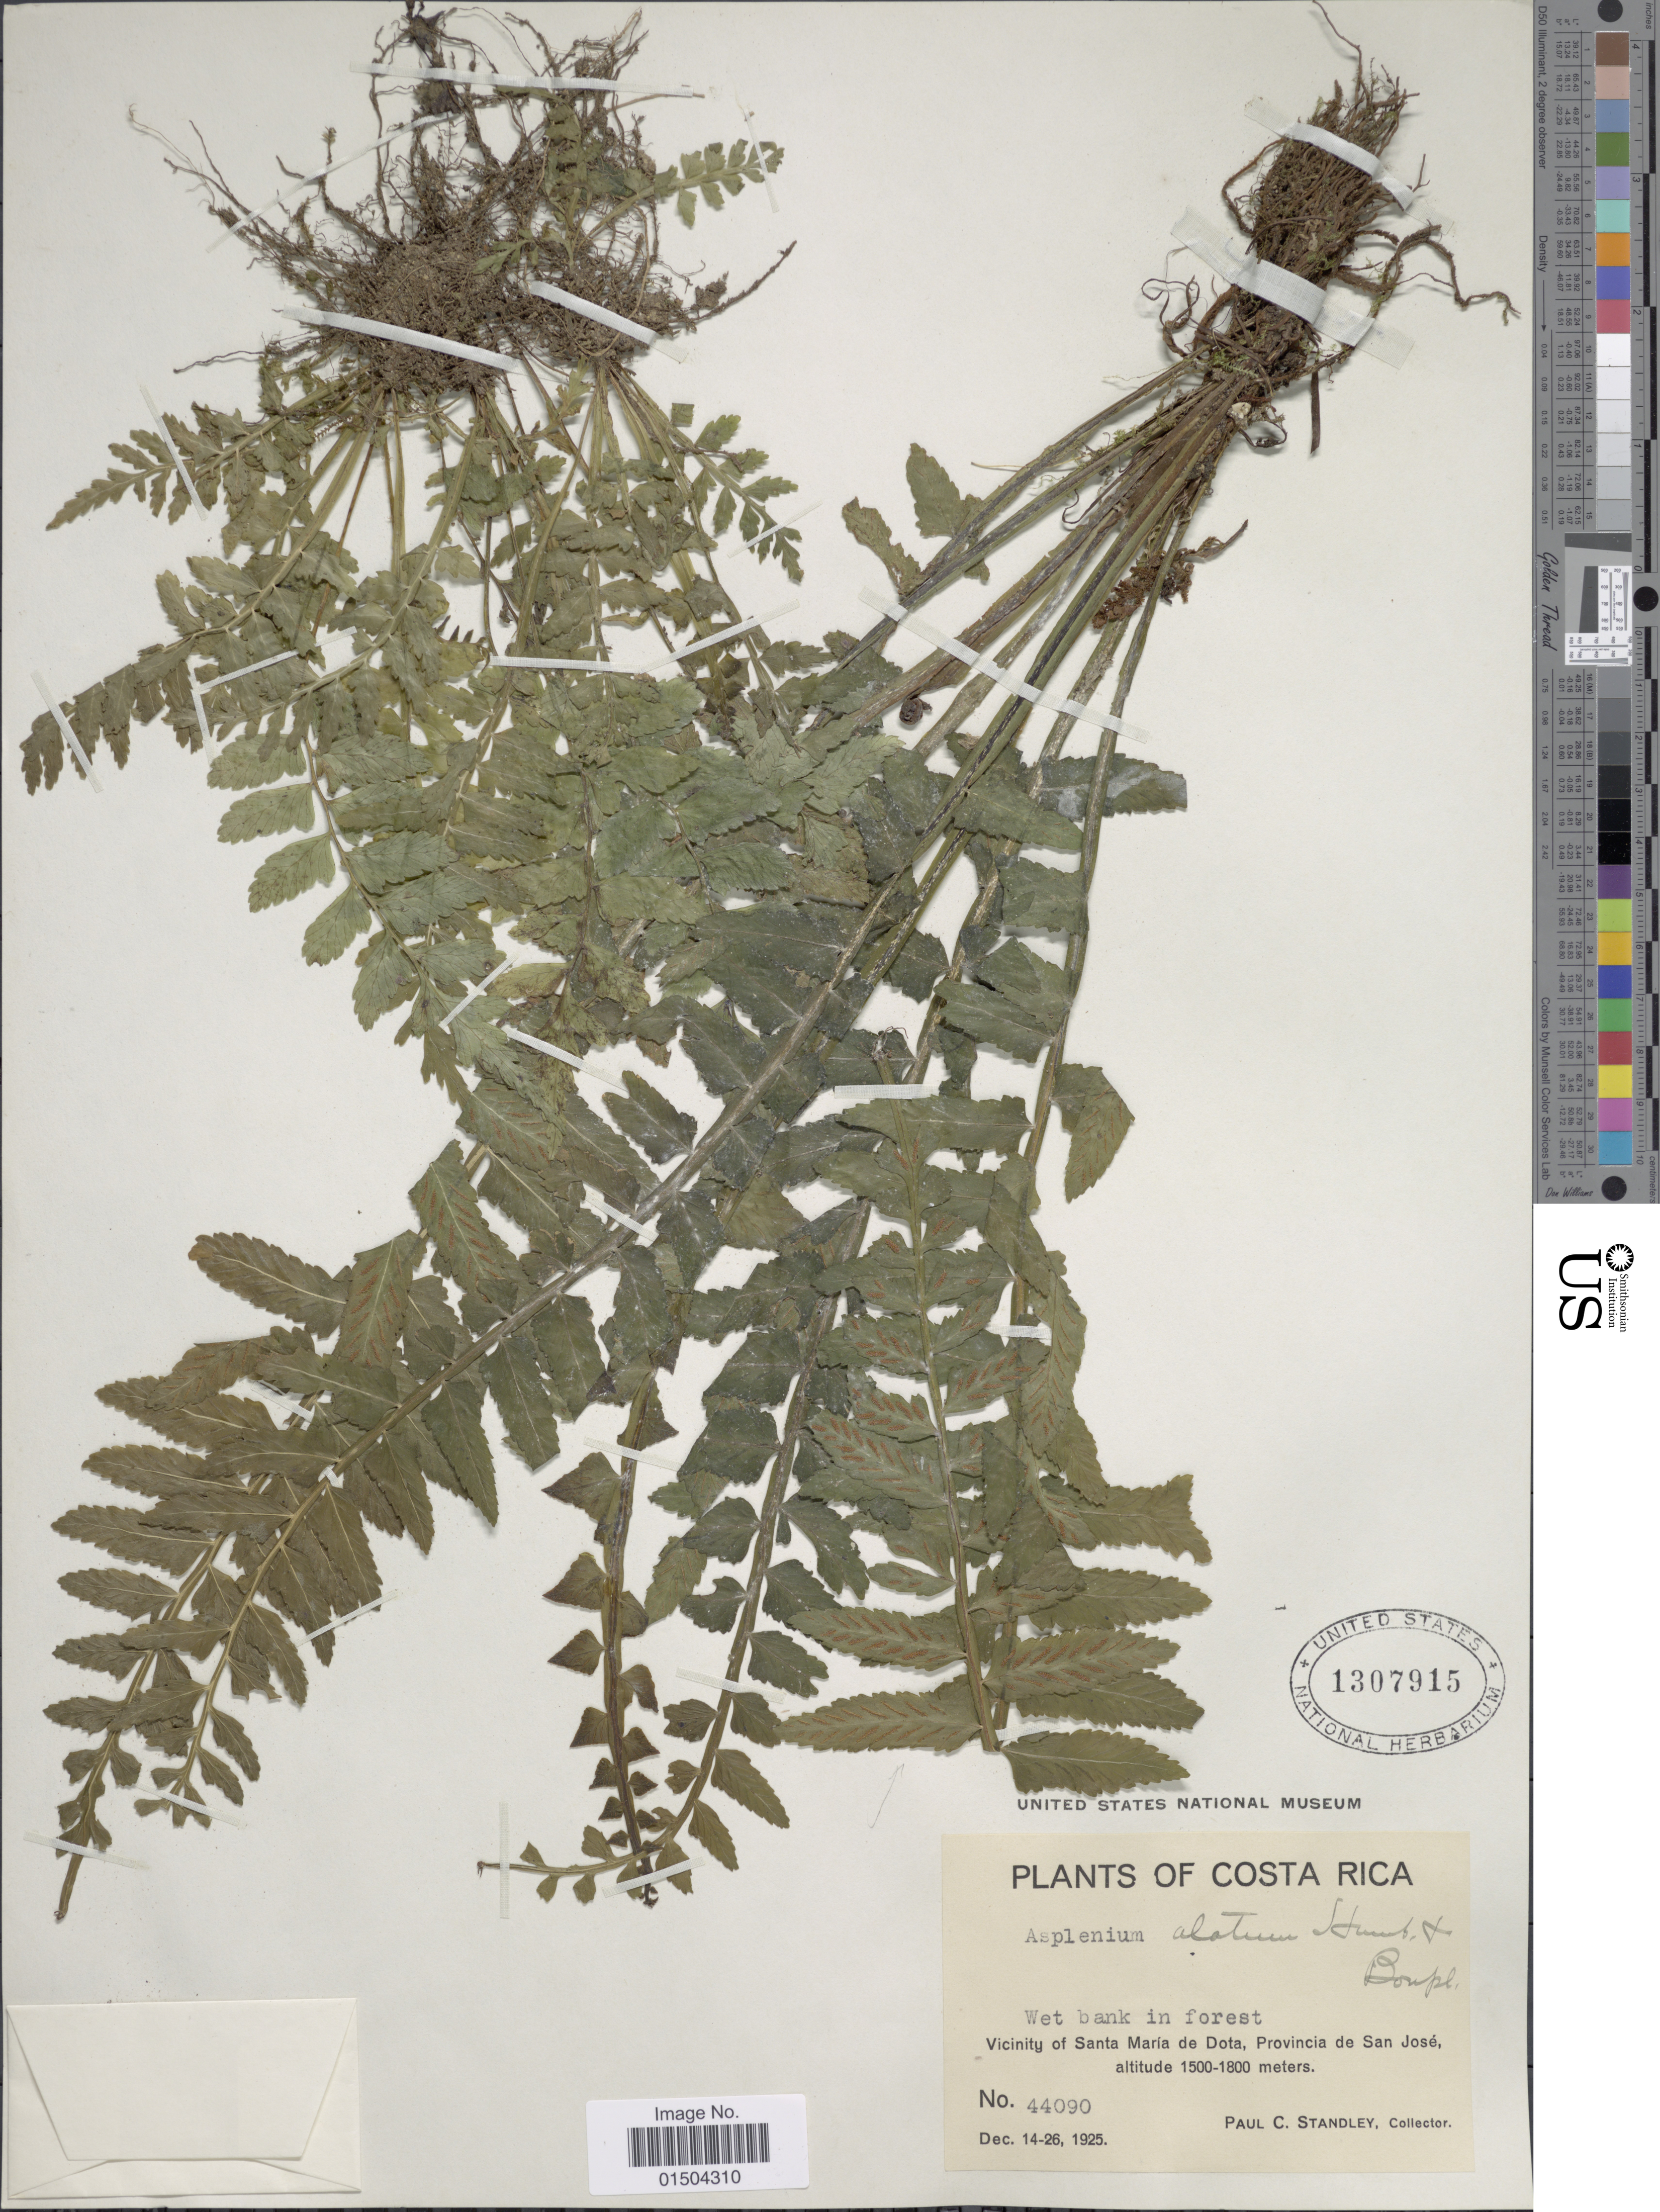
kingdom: Plantae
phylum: Tracheophyta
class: Polypodiopsida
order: Polypodiales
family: Aspleniaceae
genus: Asplenium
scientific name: Asplenium alatum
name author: Humb. & Bonpl. ex Willd.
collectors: P. C. Standley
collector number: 44090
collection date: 1925-12-14/1925-12-26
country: Costa Rica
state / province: San José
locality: Vicinity of Santa María de Dota.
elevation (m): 1500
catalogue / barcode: US 1307915